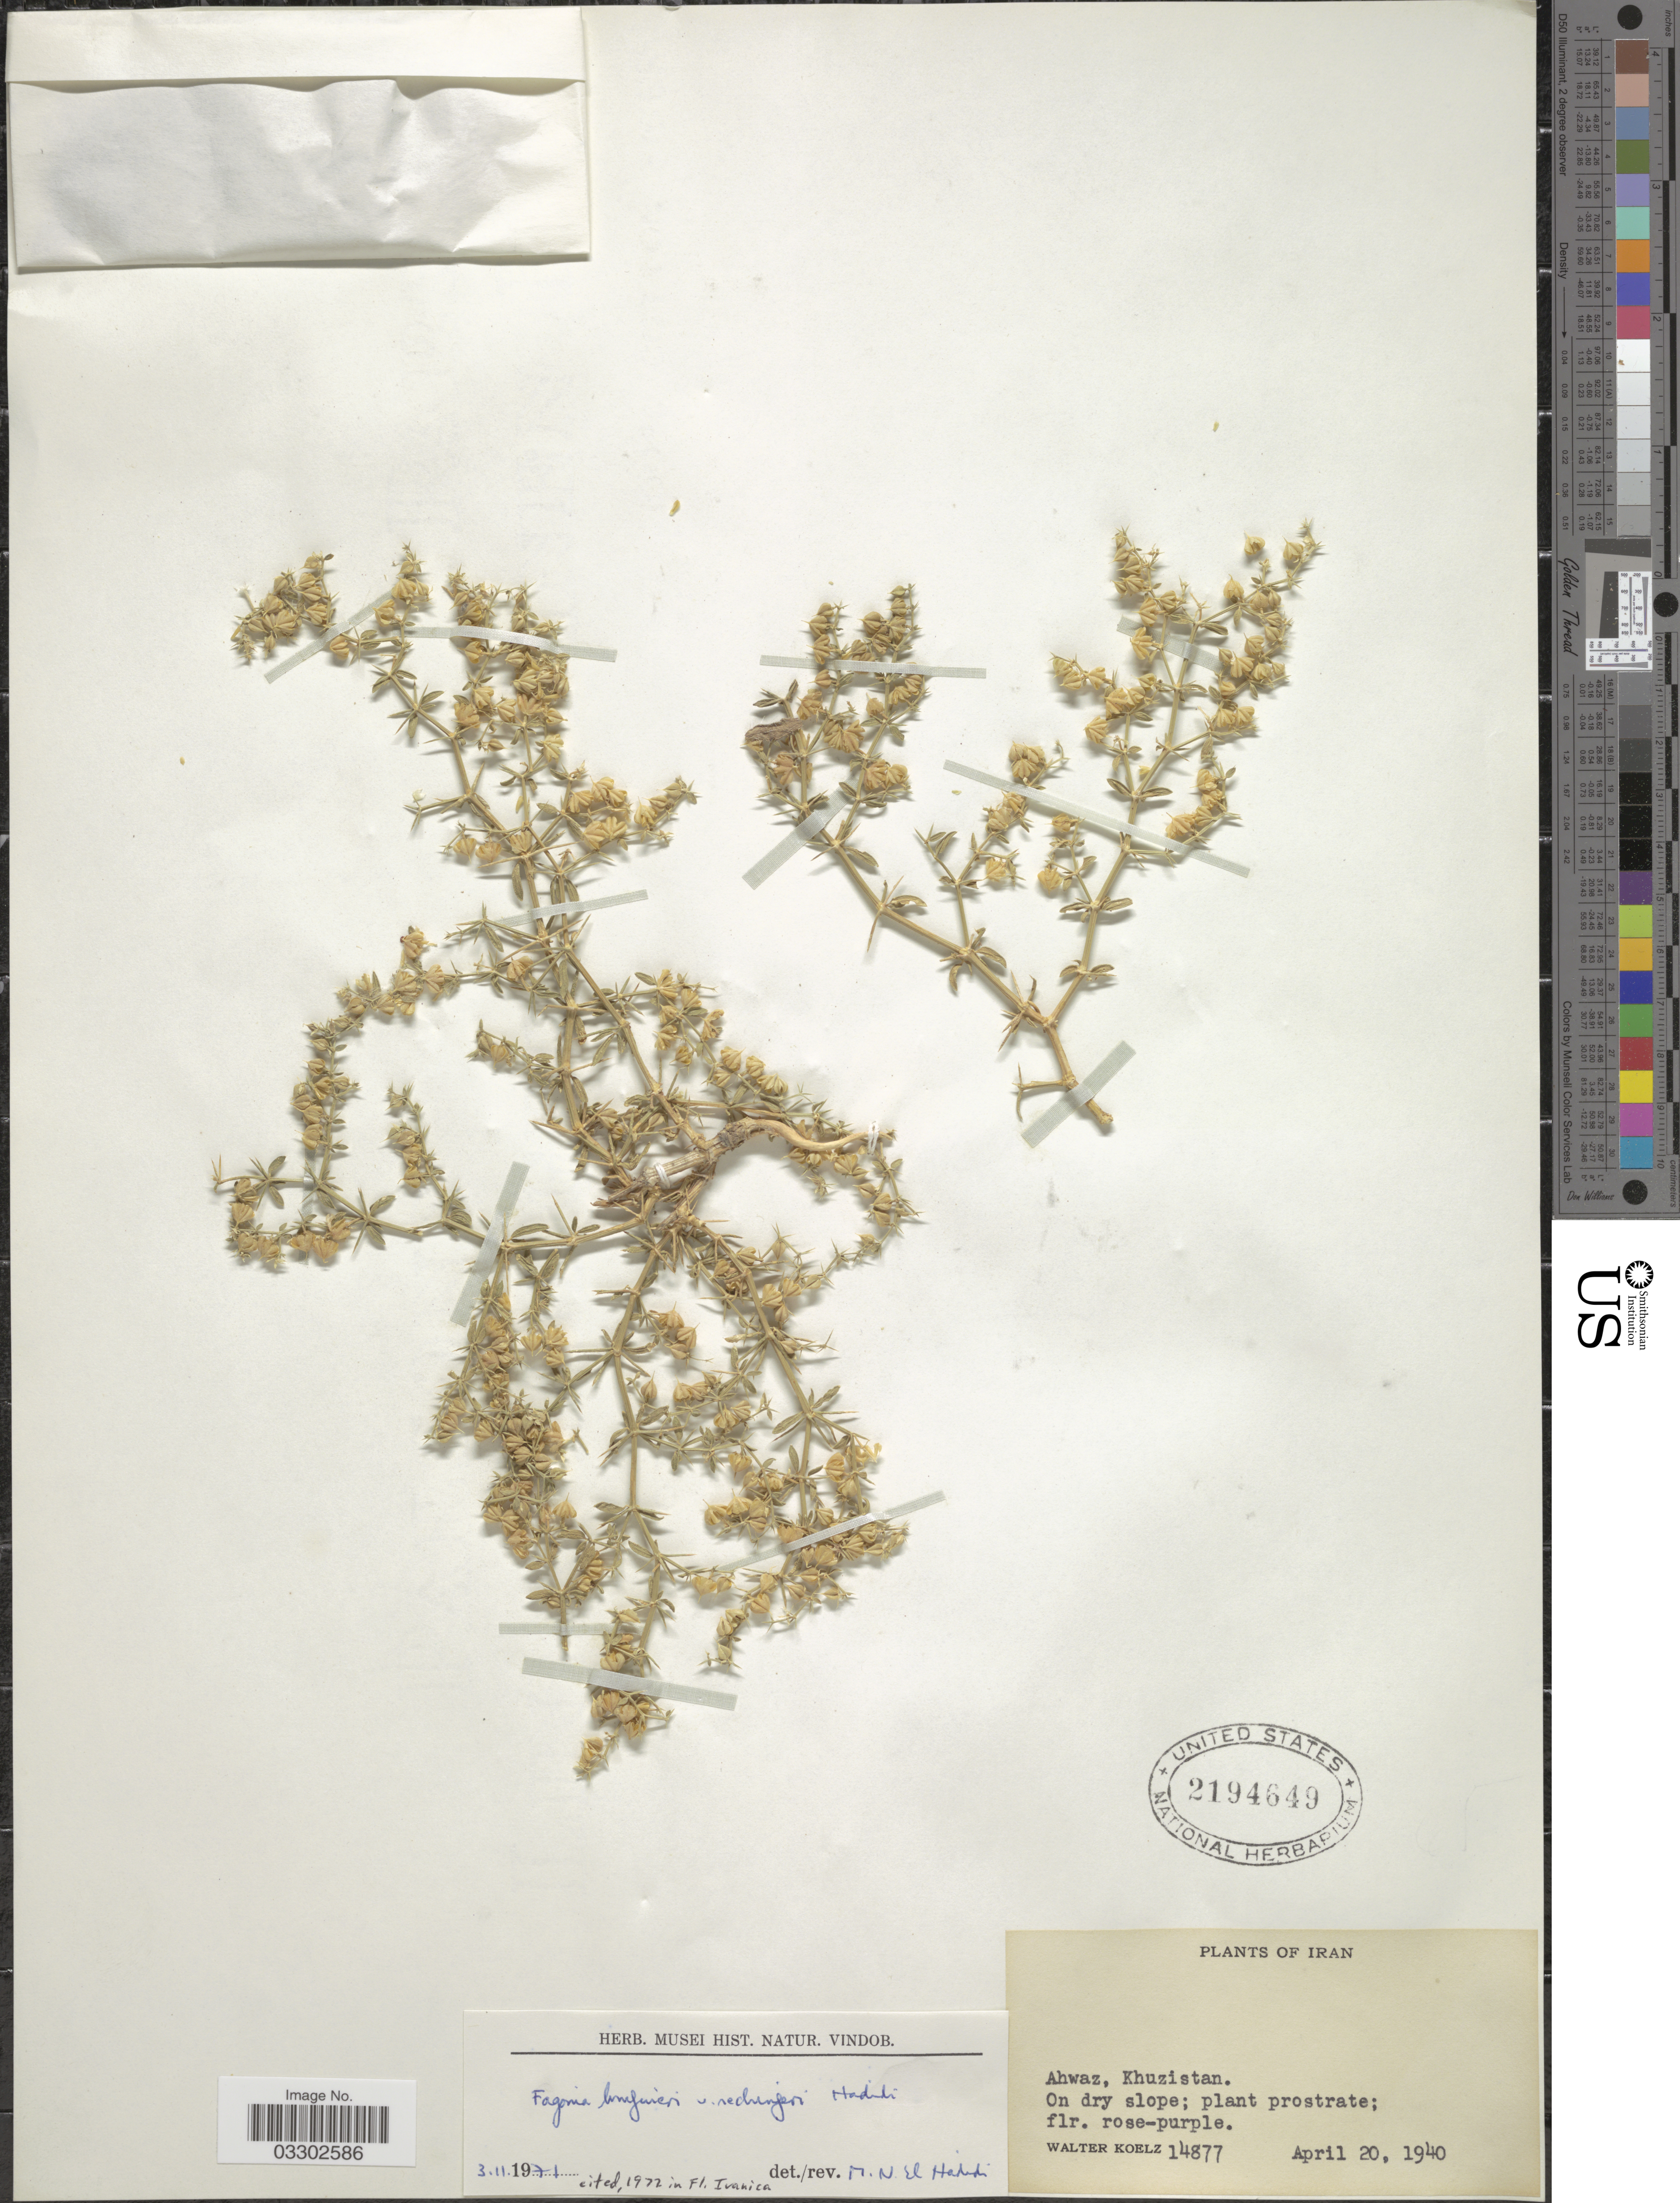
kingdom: Plantae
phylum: Tracheophyta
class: Magnoliopsida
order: Zygophyllales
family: Zygophyllaceae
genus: Fagonia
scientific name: Fagonia bruguieri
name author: DC.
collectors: W. N. Koelz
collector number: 14877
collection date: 1940-04-20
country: Iran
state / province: Khuzestan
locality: Ahwaz, Khuzistan.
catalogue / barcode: US 2194649